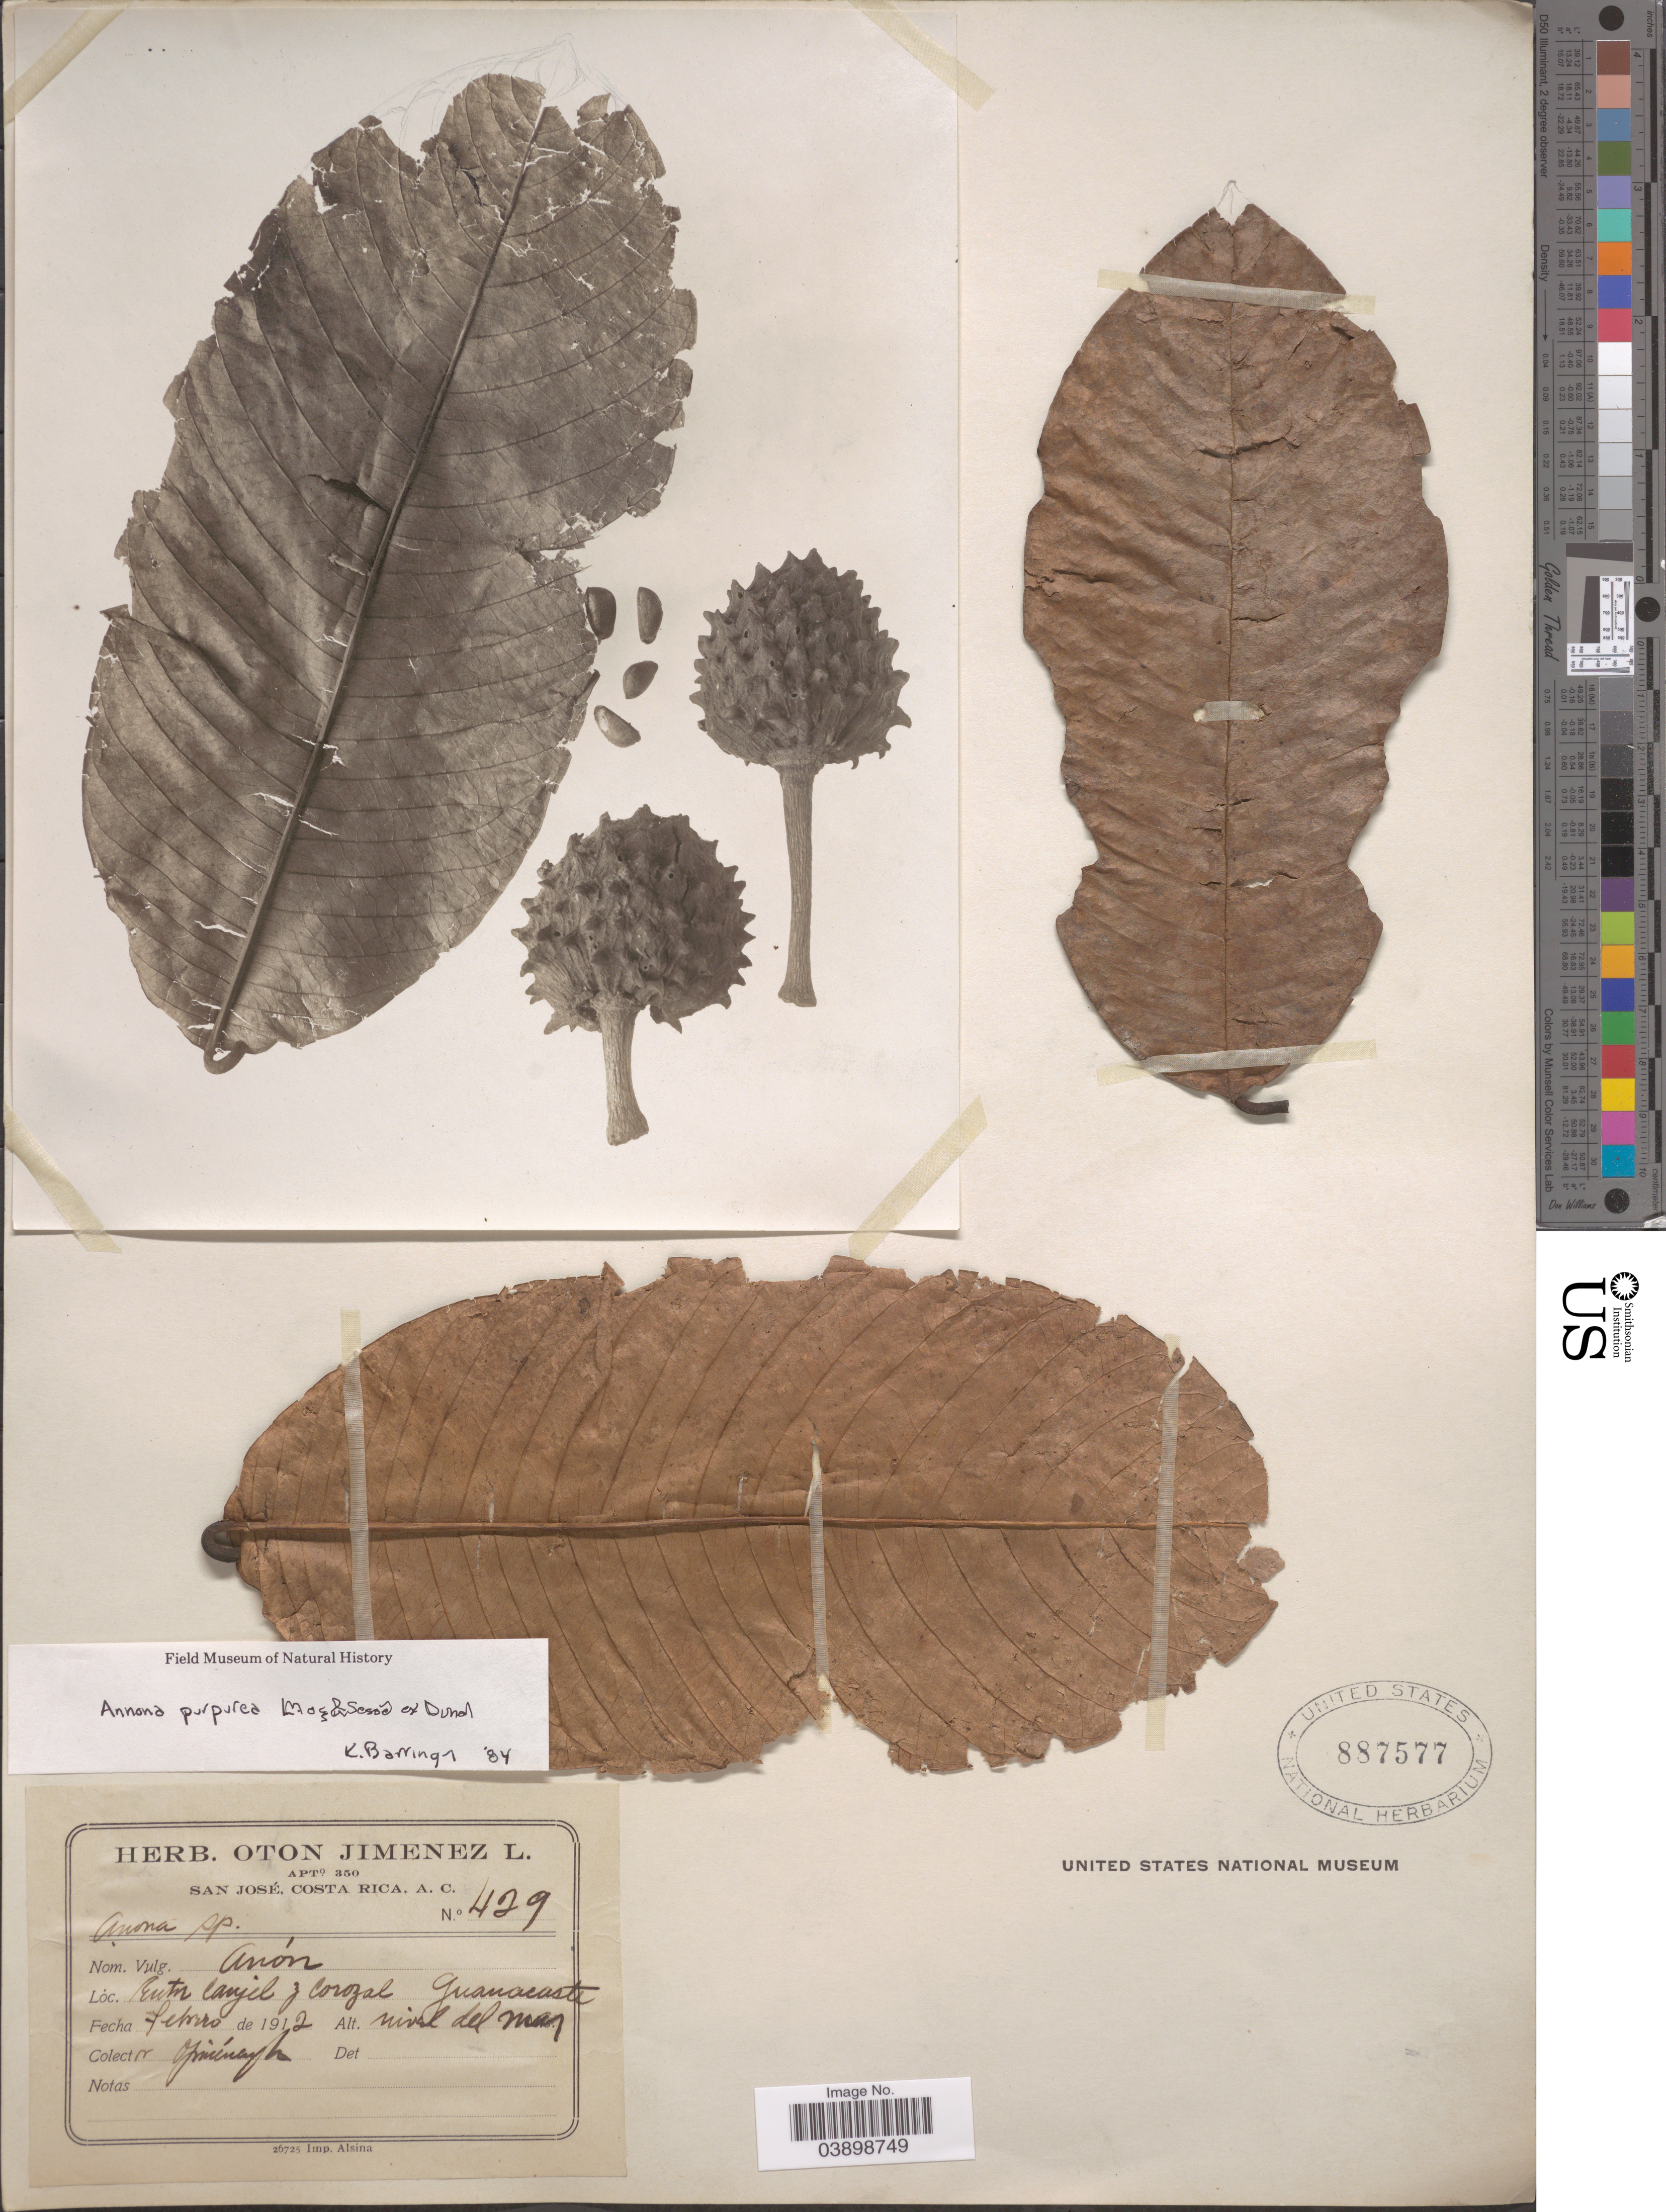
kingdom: Plantae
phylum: Tracheophyta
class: Magnoliopsida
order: Magnoliales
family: Annonaceae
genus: Annona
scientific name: Annona purpurea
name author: Moc. & Sessé ex Dunal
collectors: O. Jiménez L.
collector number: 429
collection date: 1912-02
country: Costa Rica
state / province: Guanacaste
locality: Entre Canjel y Corozal.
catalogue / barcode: US 887577